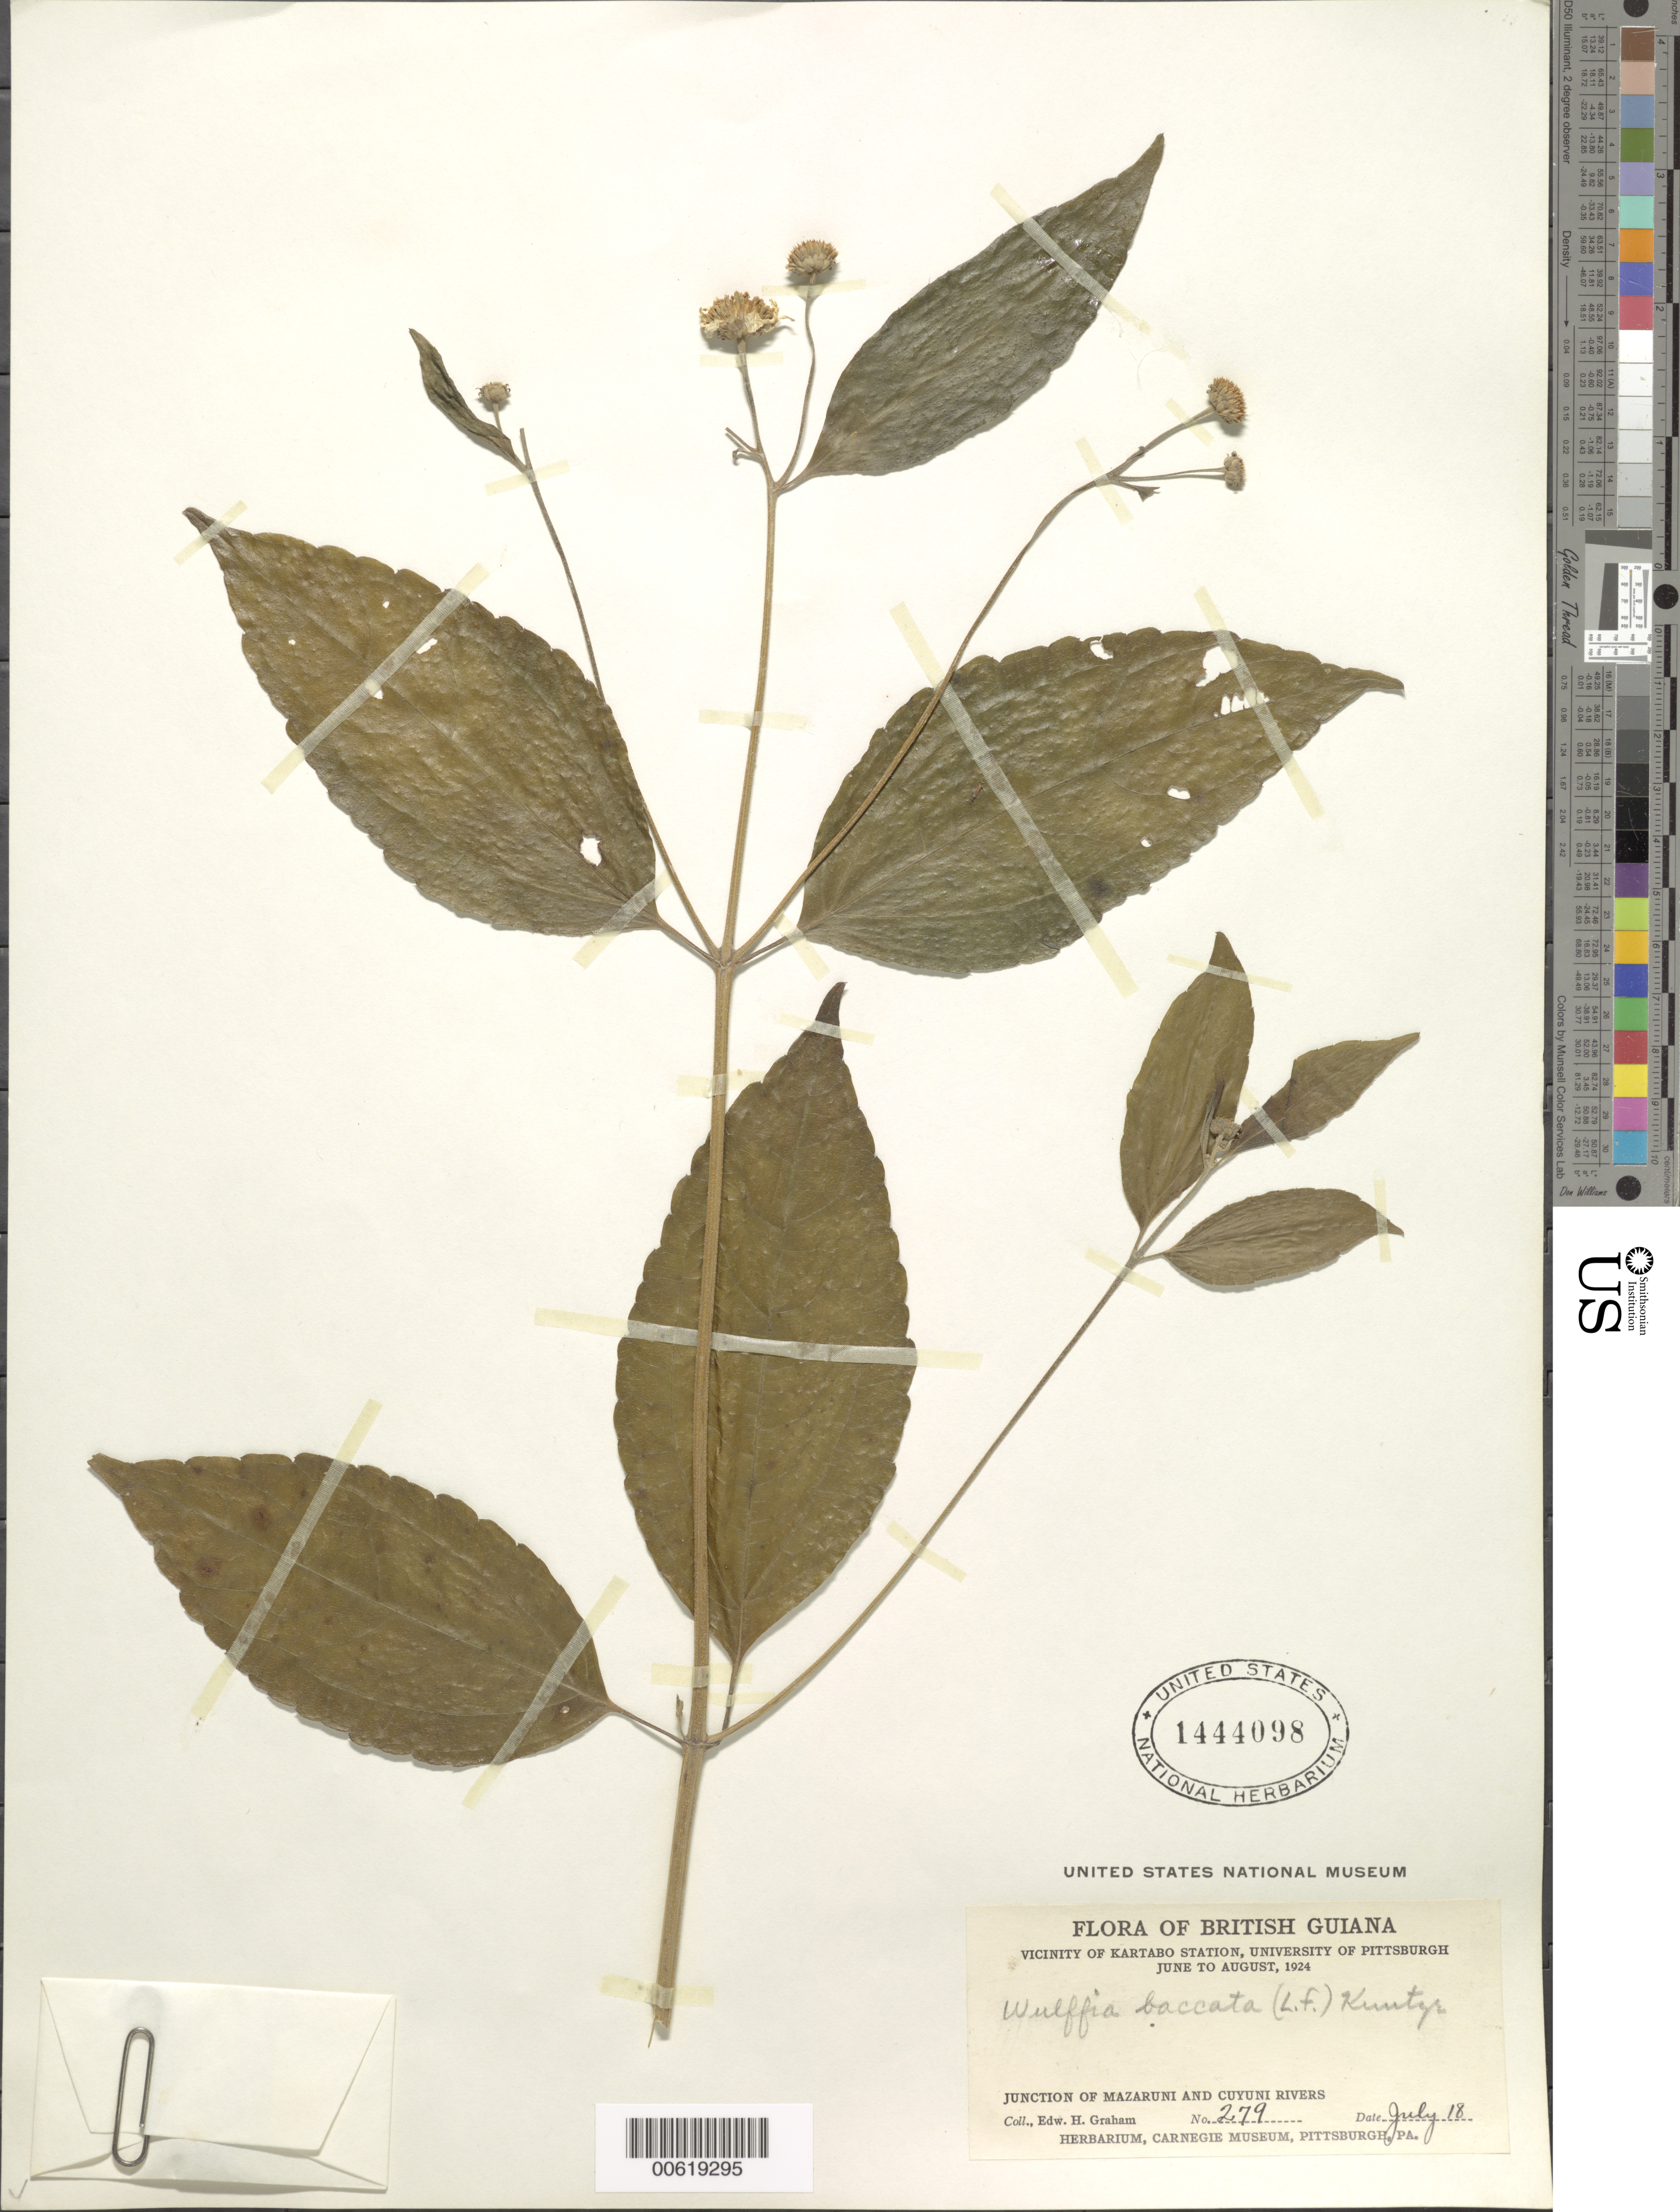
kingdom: Plantae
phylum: Tracheophyta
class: Magnoliopsida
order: Asterales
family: Asteraceae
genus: Wulffia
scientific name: Wulffia baccata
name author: (L. f.) Kuntze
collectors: E. H. Graham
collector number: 279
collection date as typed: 18-Jul-24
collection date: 1924-07-18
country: Guyana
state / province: Cuyuni-Mazaruni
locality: Kartabo Station, junction of Mazaruni and Cuyuni Rivers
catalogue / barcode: US 1444098